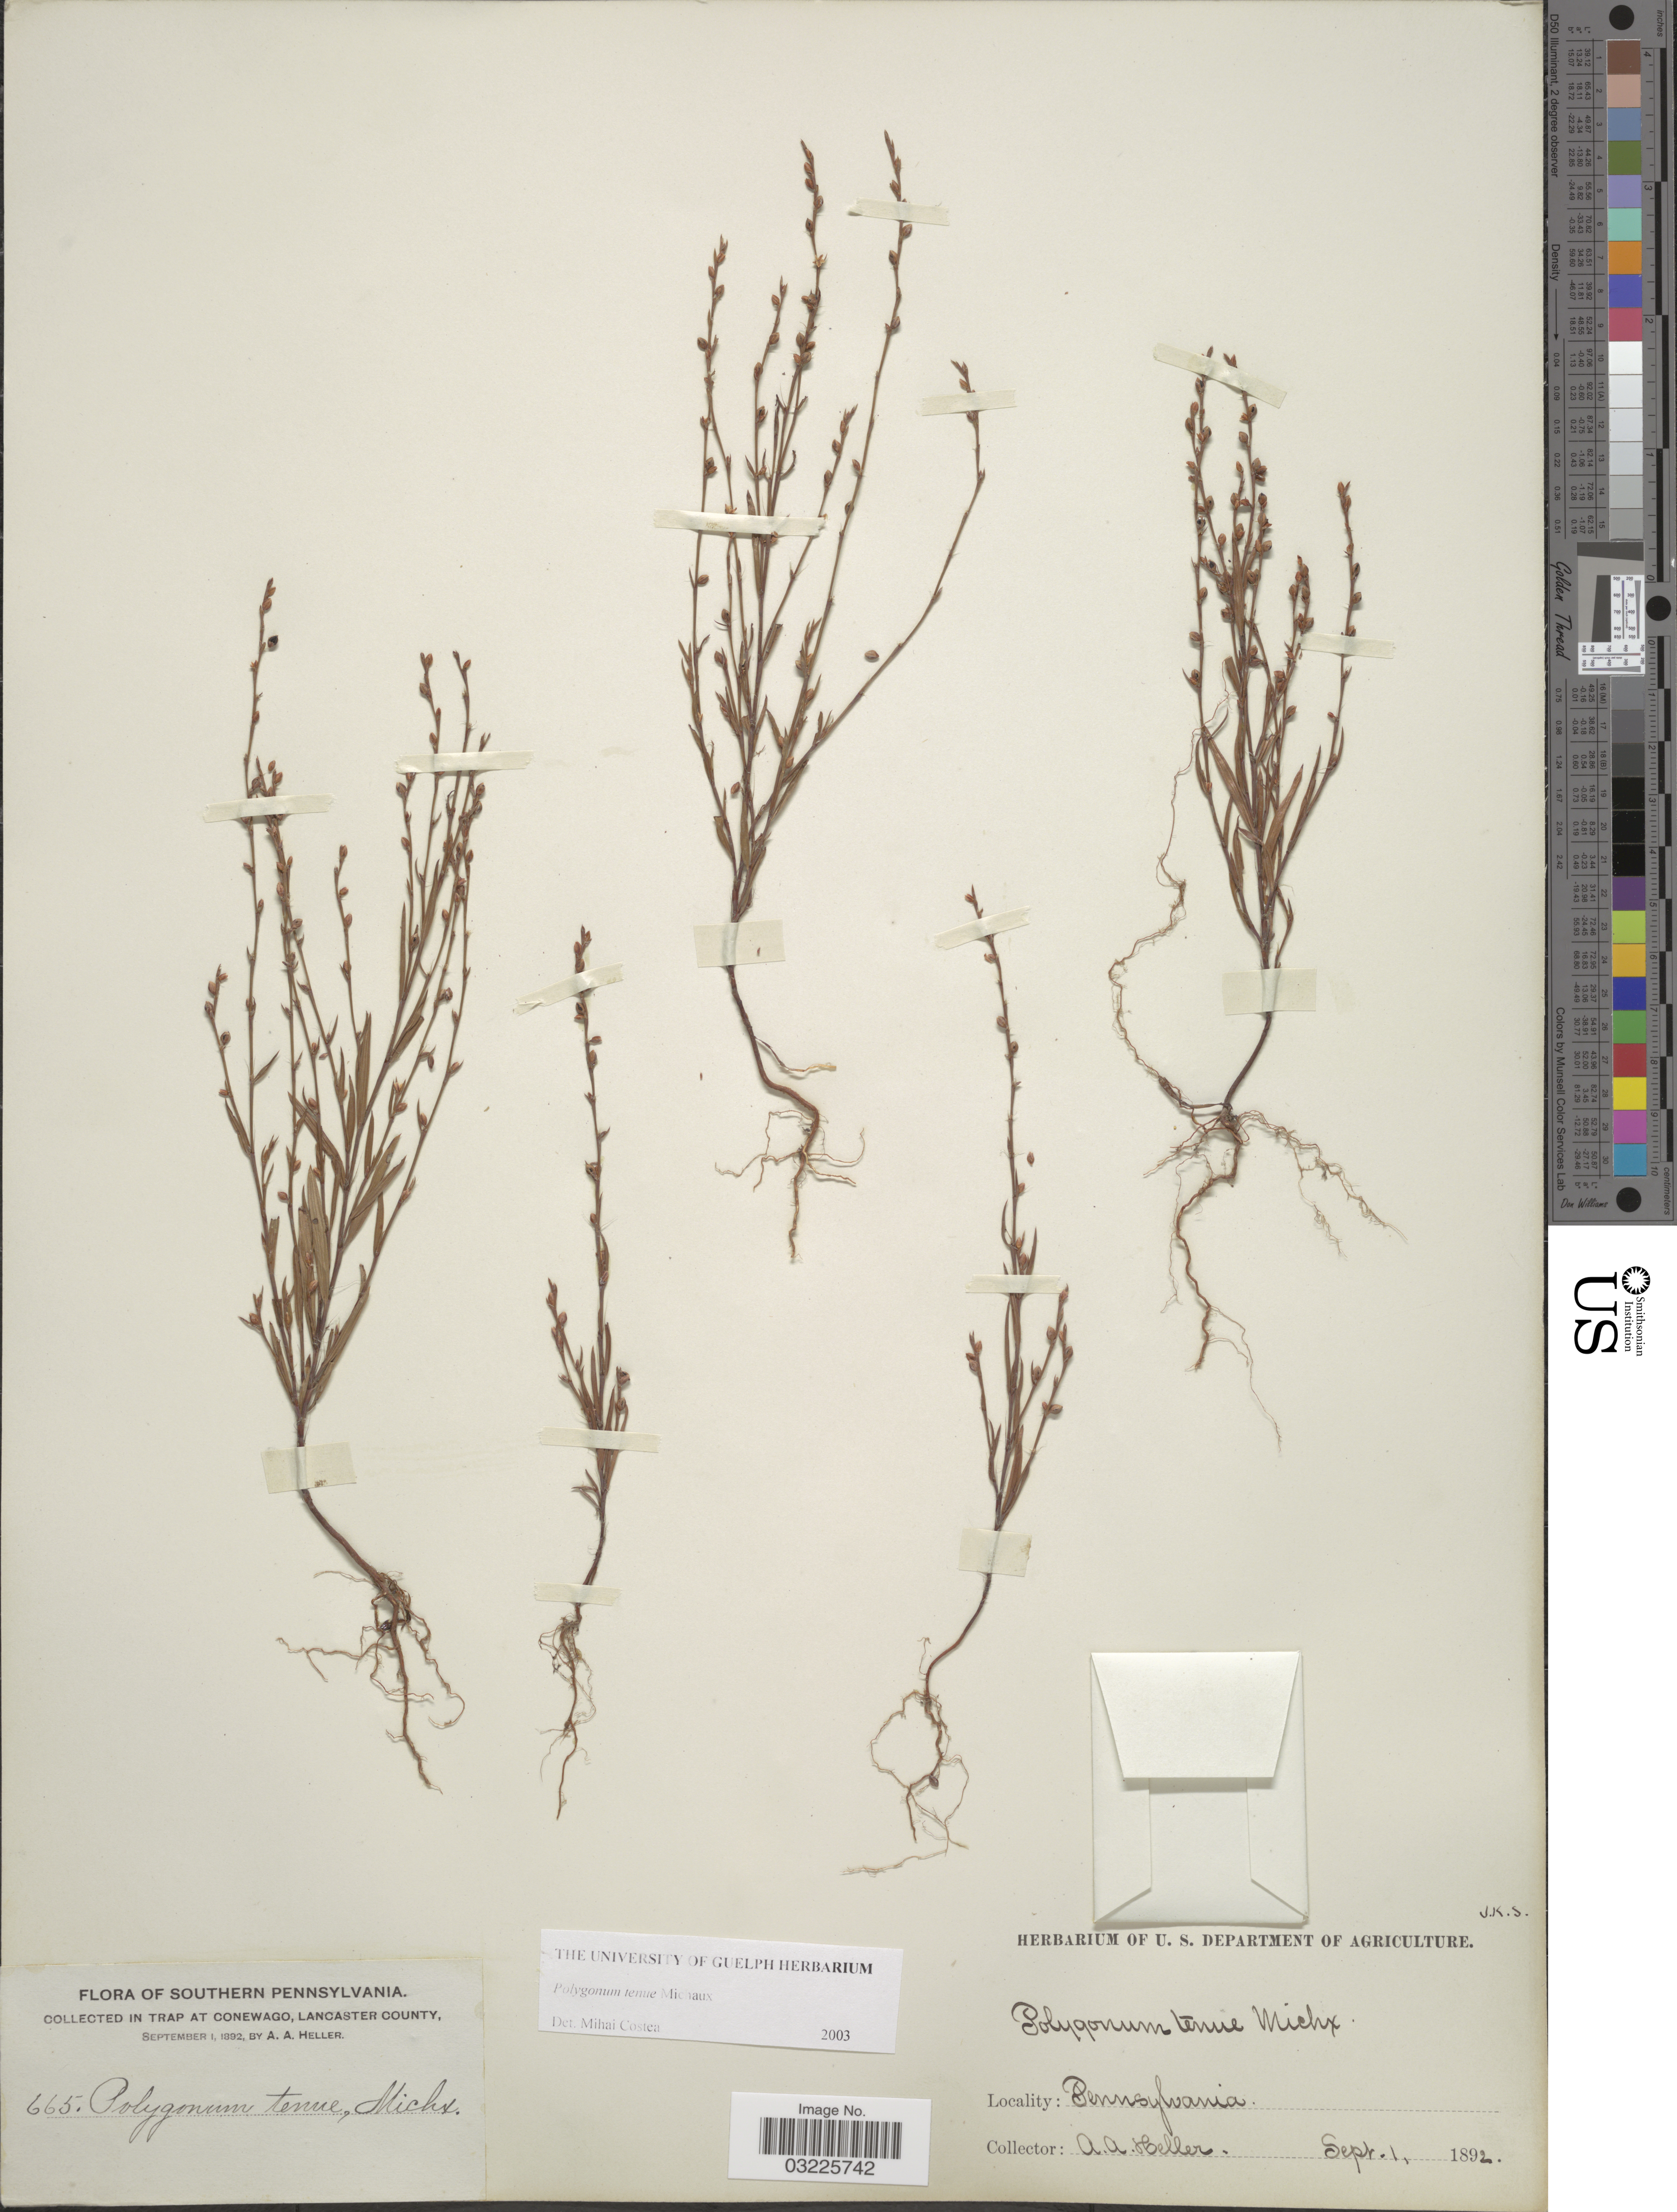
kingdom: Plantae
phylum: Tracheophyta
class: Magnoliopsida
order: Caryophyllales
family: Polygonaceae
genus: Polygonum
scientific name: Polygonum tenue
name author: F. Michx.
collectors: A. A. Heller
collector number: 665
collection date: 1892-09-01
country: United States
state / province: Pennsylvania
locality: Southern Pennsylvania. In trap at Conewago, Lancaster County.